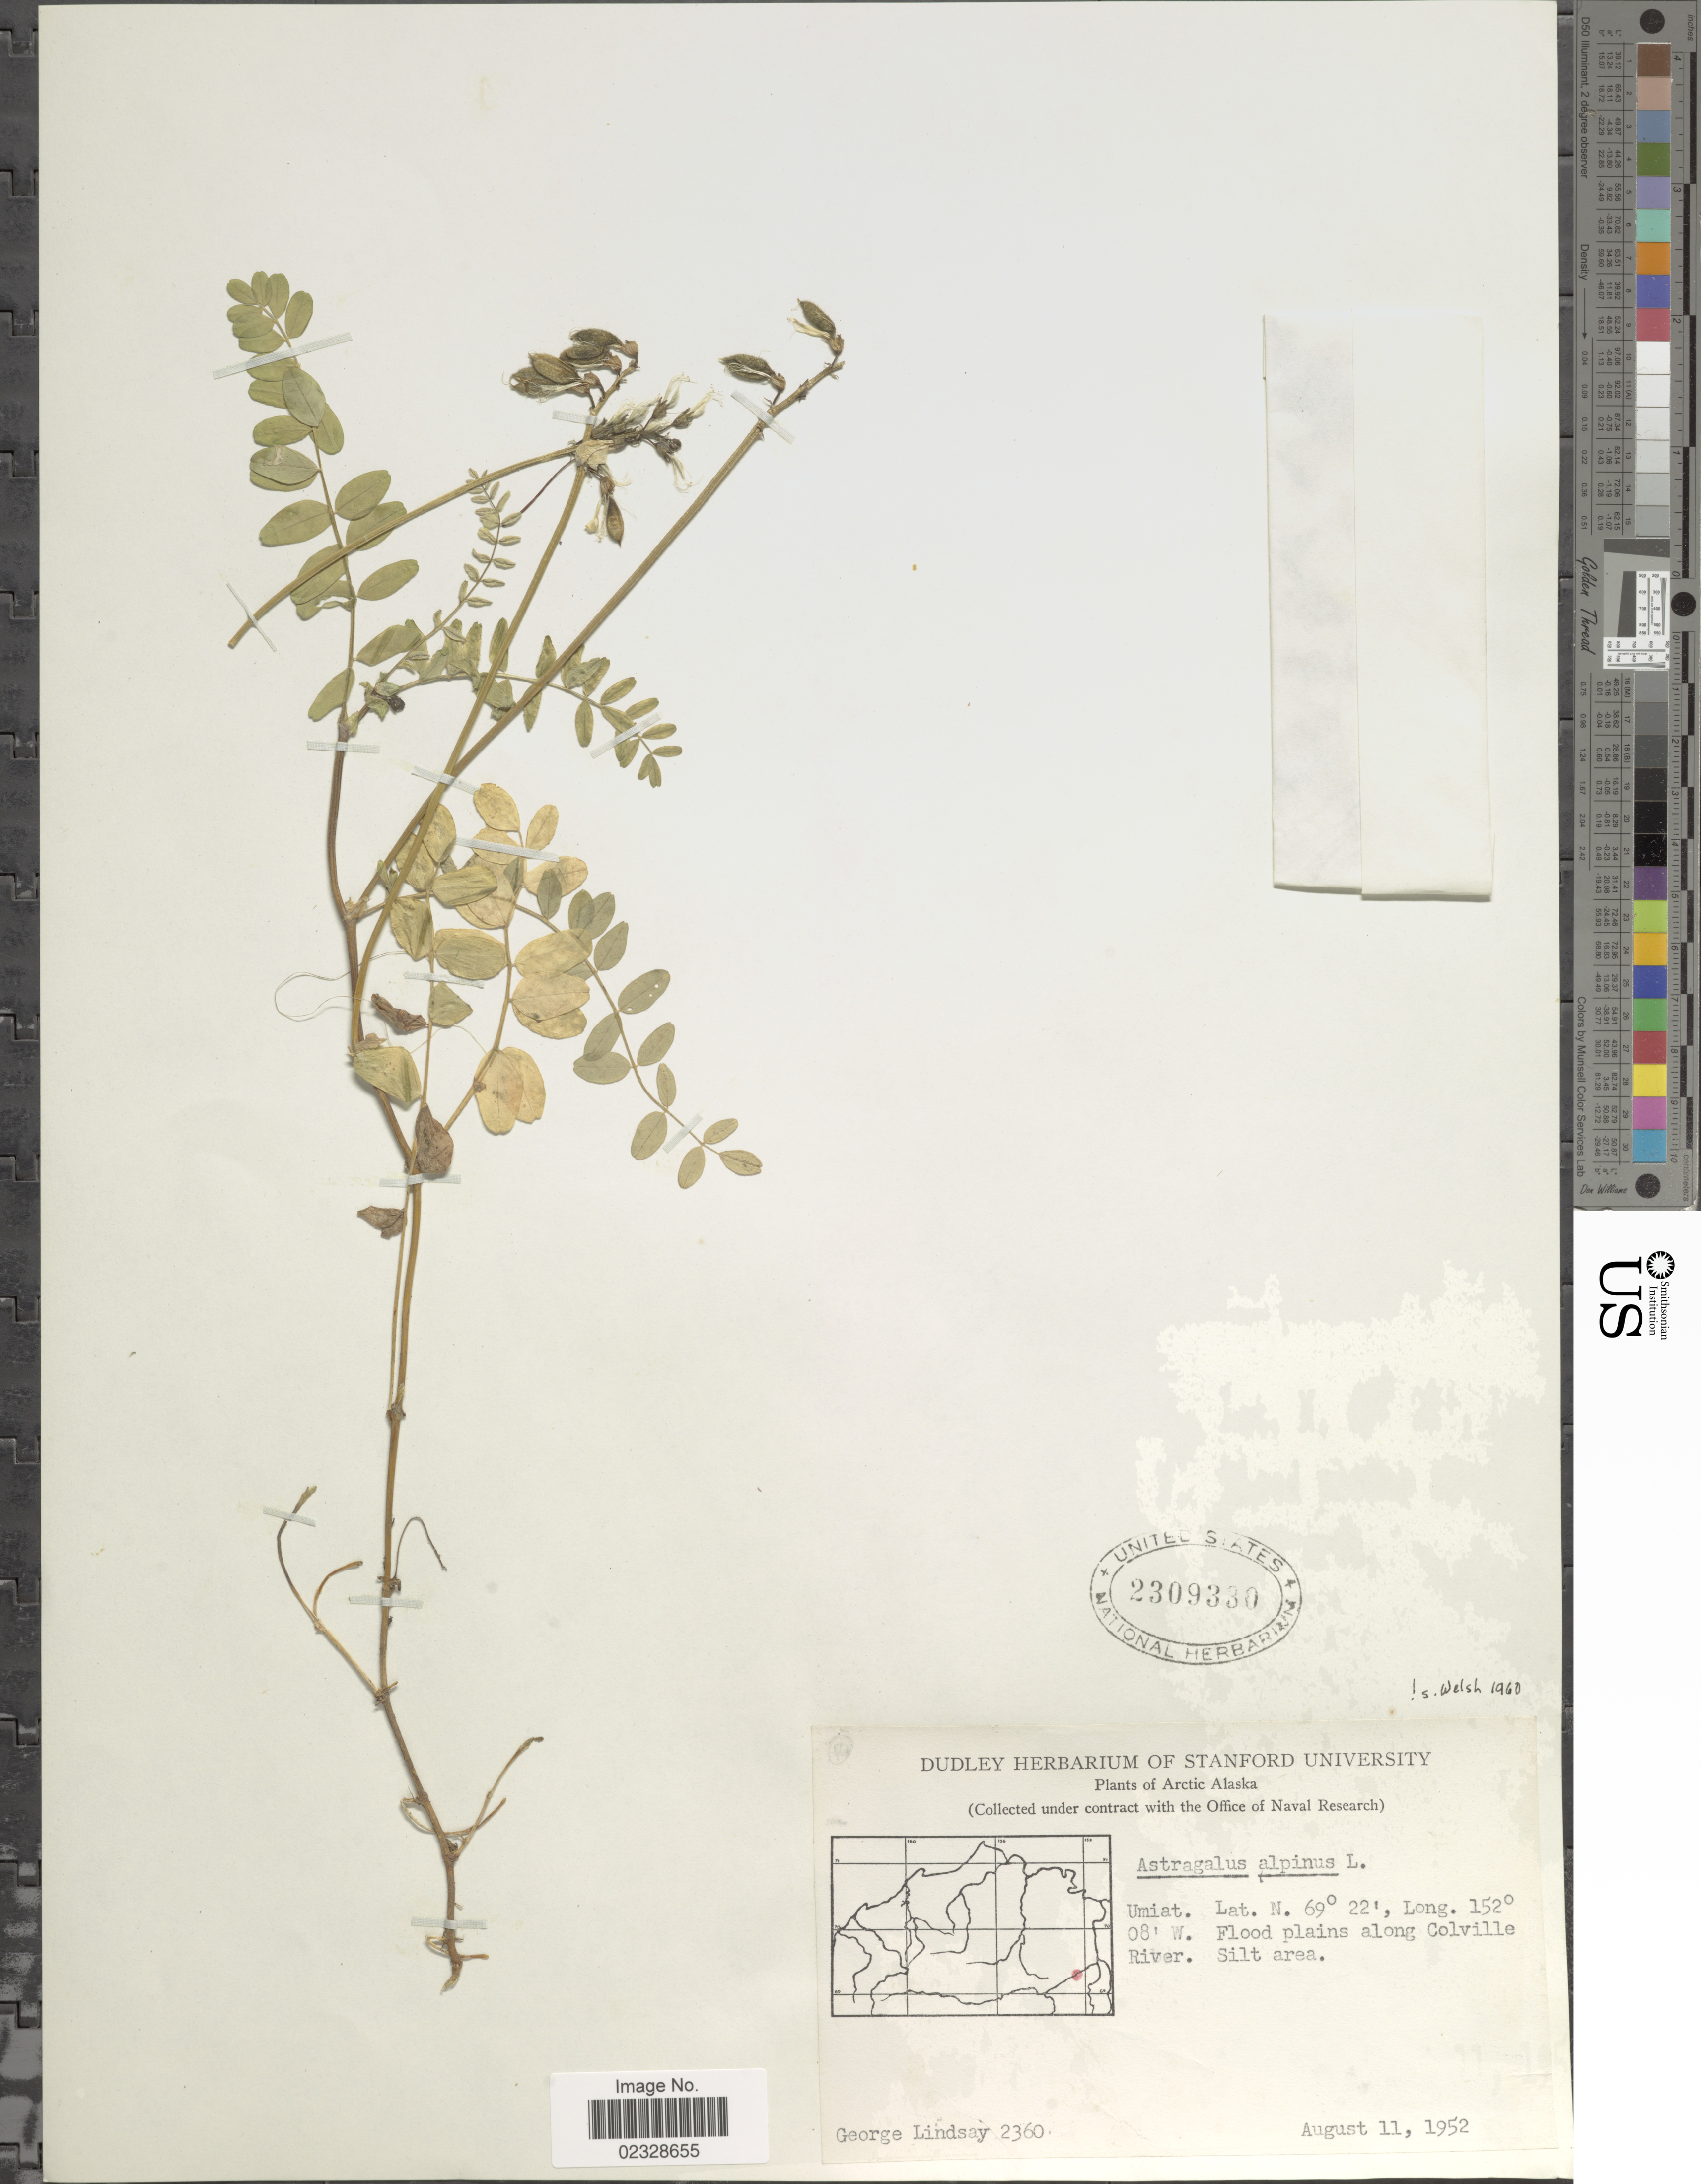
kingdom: Plantae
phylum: Tracheophyta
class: Magnoliopsida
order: Fabales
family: Fabaceae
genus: Astragalus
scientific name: Astragalus alpinus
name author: L.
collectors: G. Lindsay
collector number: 2360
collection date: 1952-08-11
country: United States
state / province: Alaska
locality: Arctic Alaska. Umiat. Flood plains along Colville River. Silt area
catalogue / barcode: US 2309330